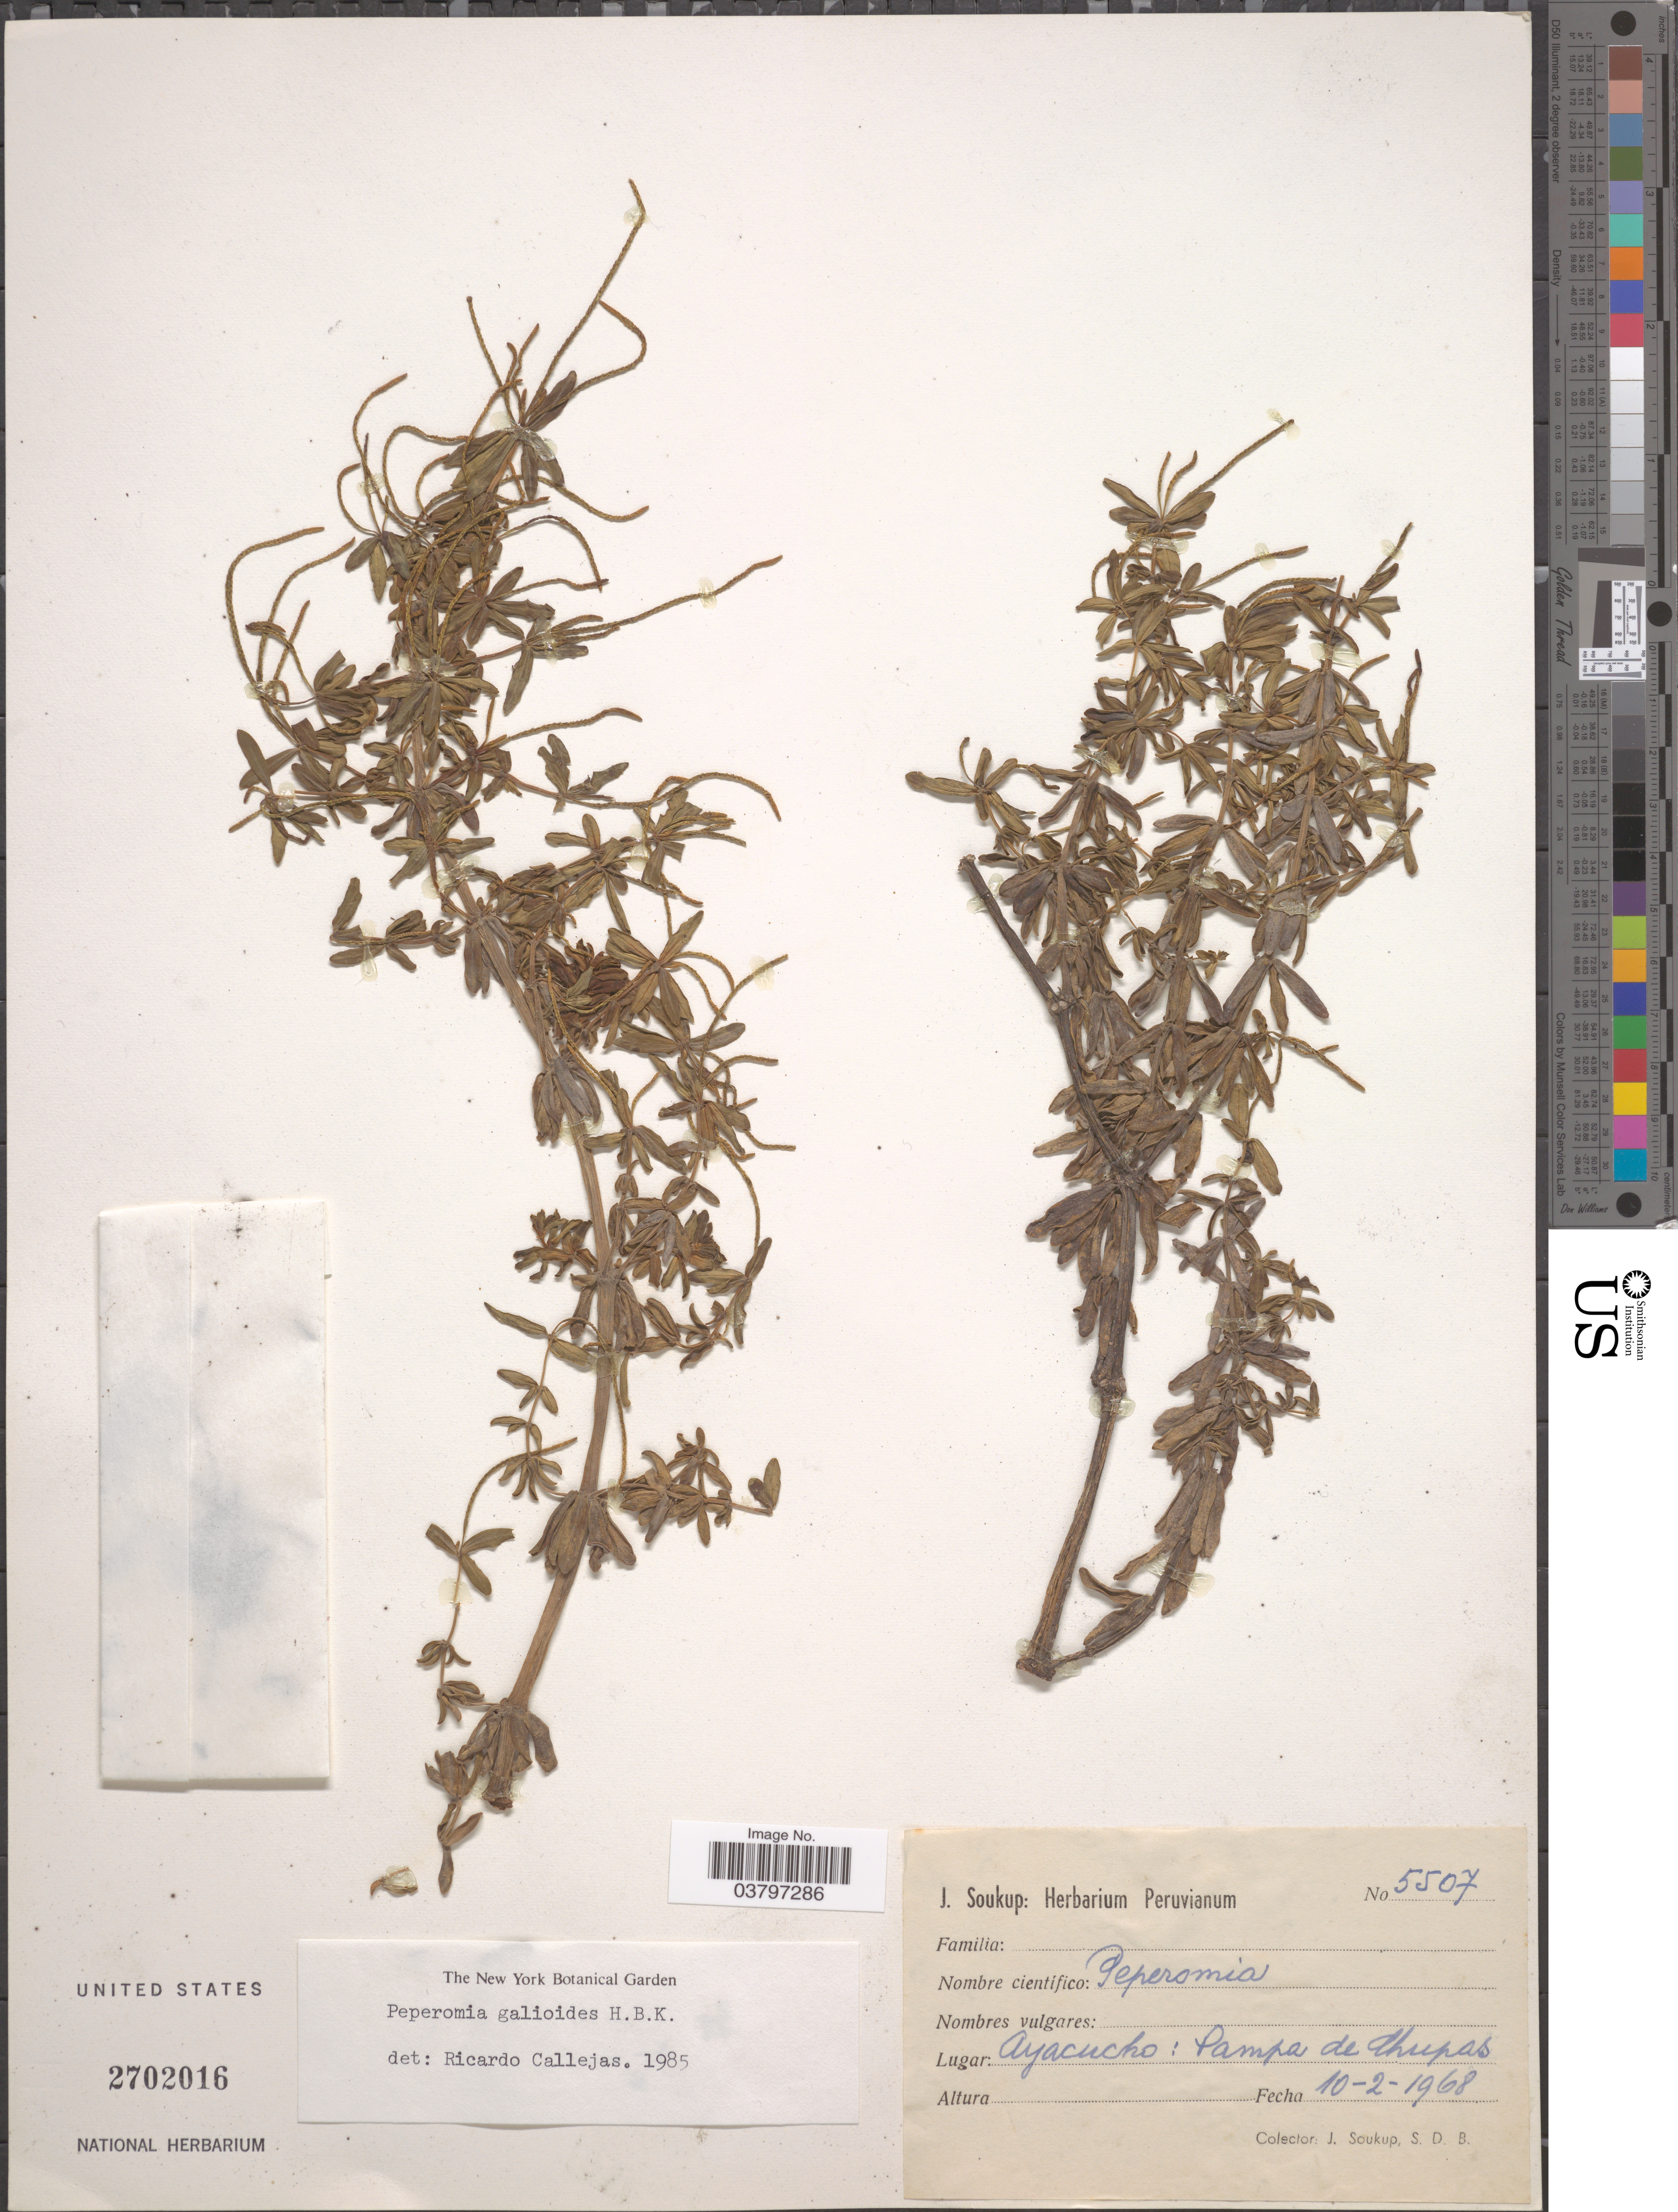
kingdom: Plantae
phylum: Tracheophyta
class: Magnoliopsida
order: Piperales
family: Piperaceae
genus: Peperomia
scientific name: Peperomia galioides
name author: Kunth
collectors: J. Soukop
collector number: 5507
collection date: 1968-02-10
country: Peru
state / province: Ayacucho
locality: Pampa de Chupas.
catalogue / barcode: US 2702016